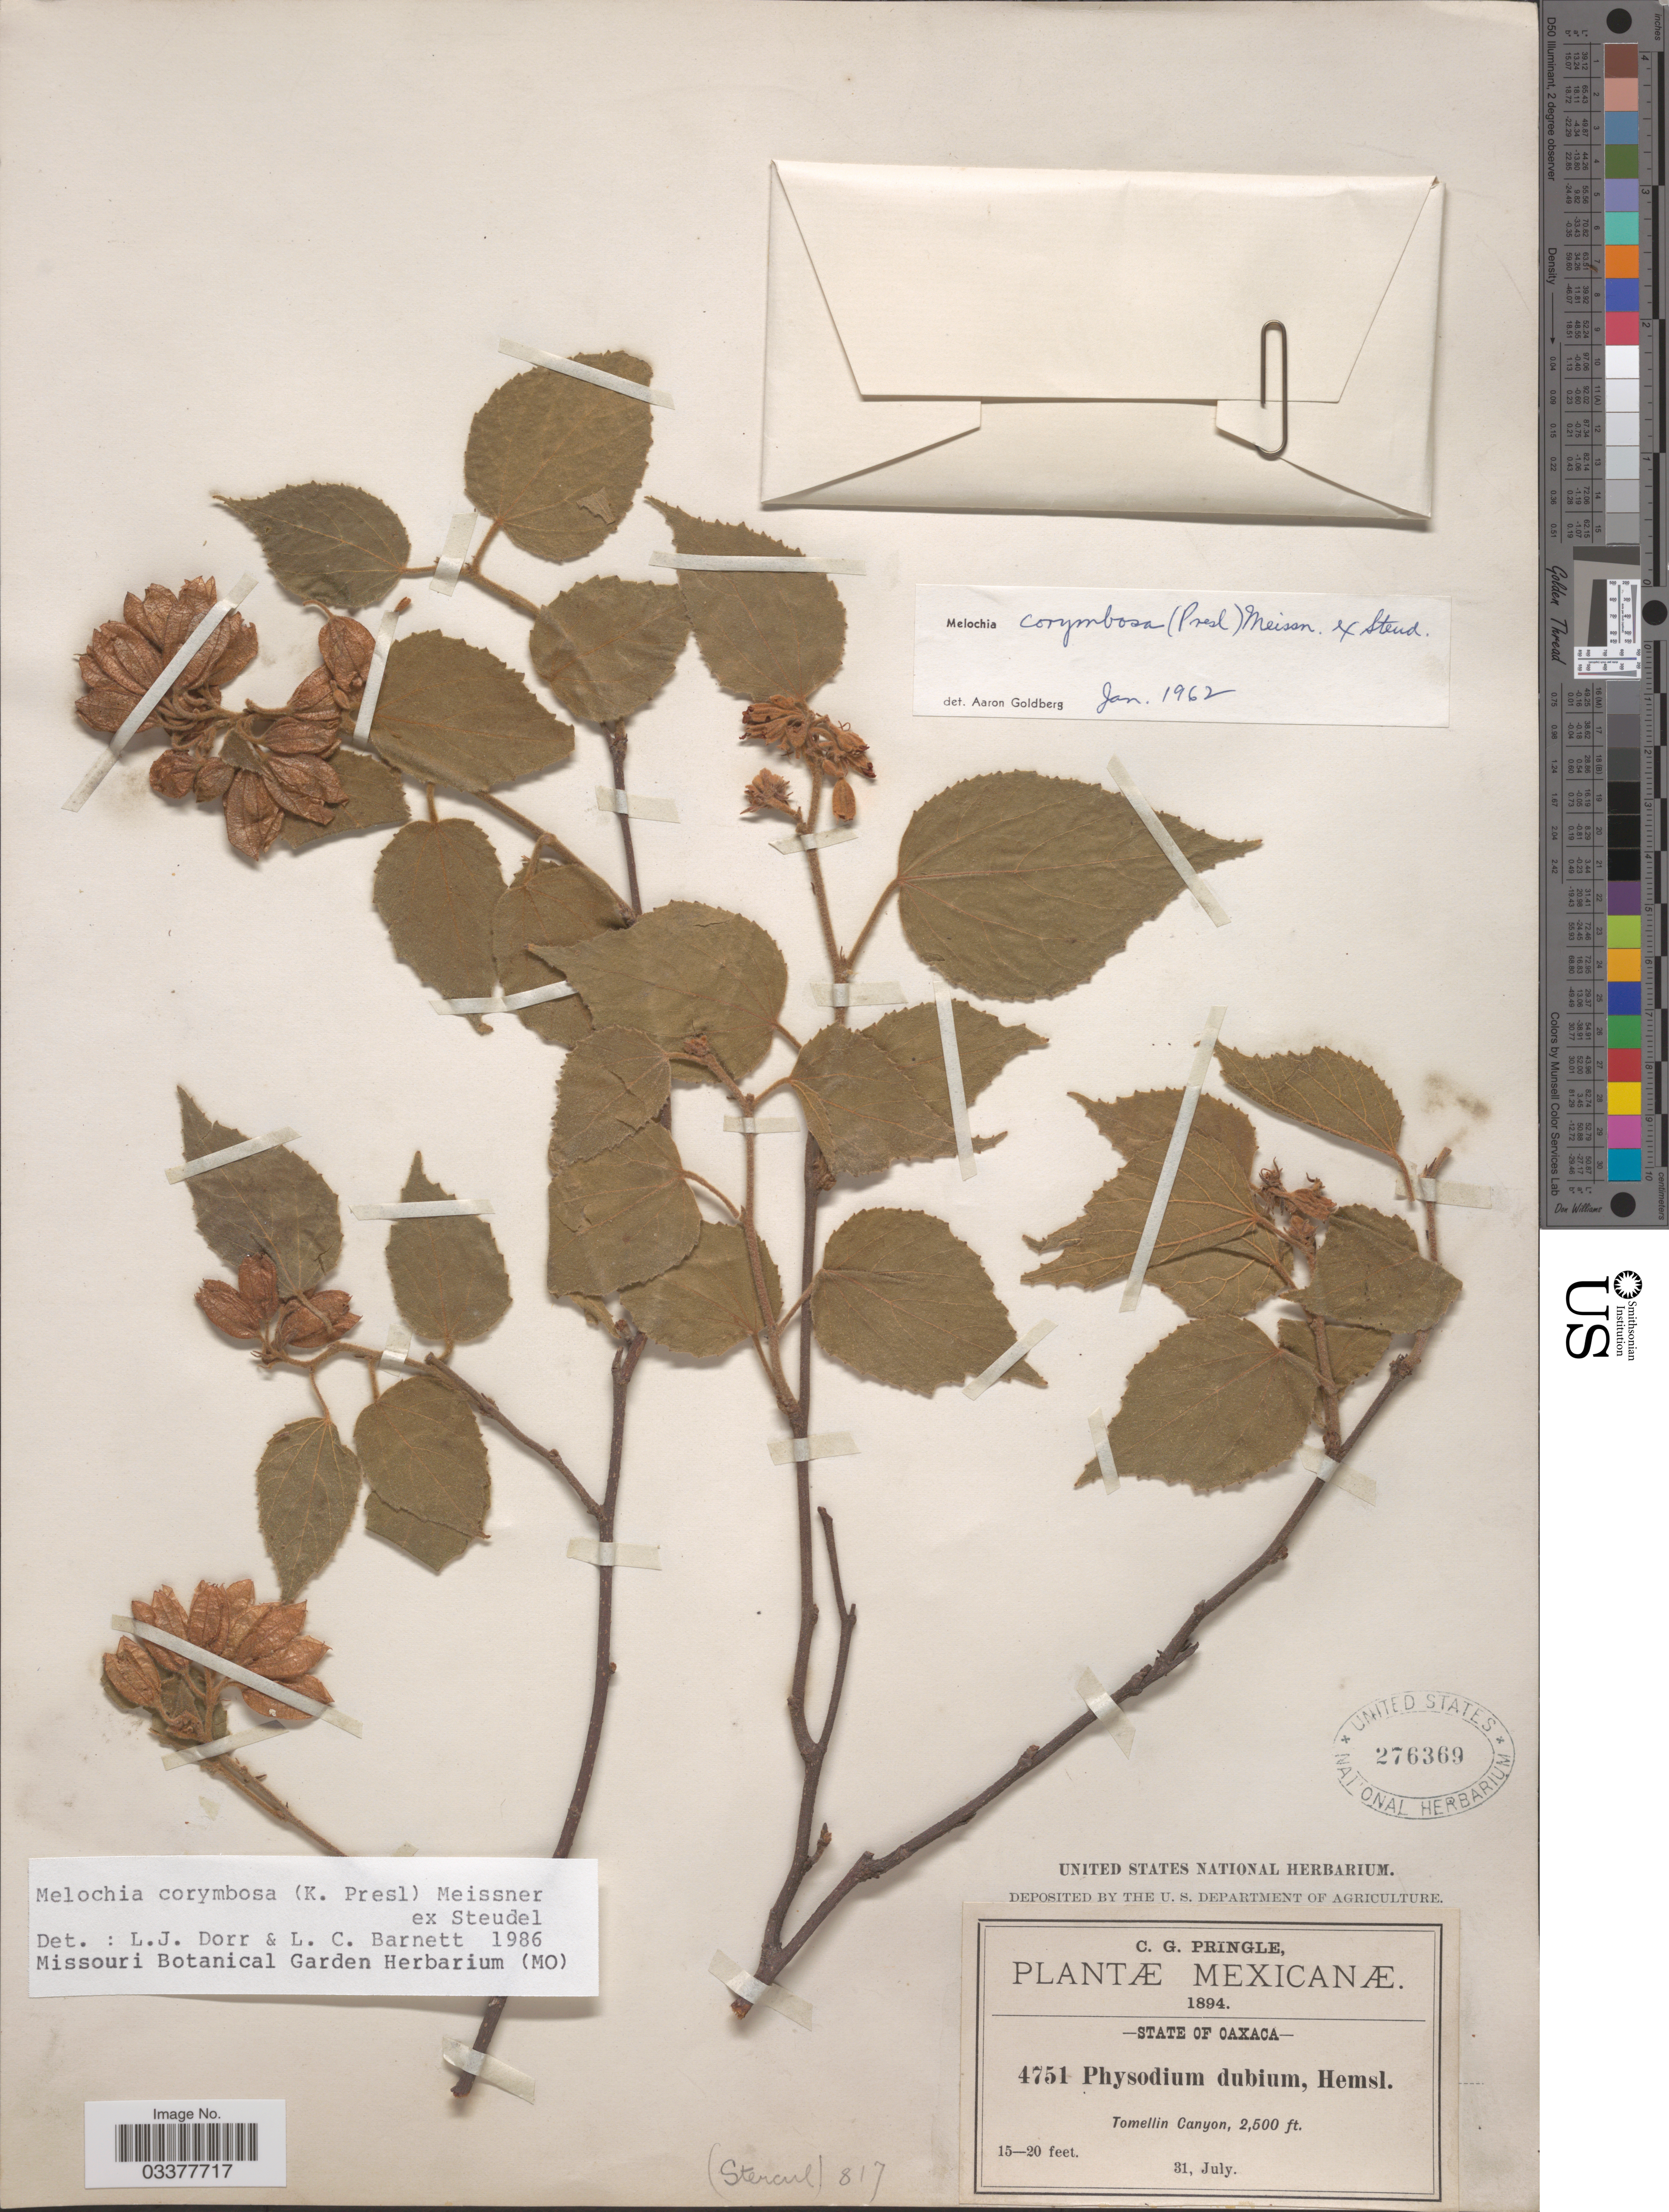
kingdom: Plantae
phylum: Tracheophyta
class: Magnoliopsida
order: Malvales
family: Malvaceae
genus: Melochia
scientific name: Melochia corymbosa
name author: (C. Presl) Meissn. ex Steud.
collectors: C. G. Pringle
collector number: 4751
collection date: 1894-07-31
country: Mexico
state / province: Oaxaca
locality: Tomellin Canyon.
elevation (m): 762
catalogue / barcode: US 276369